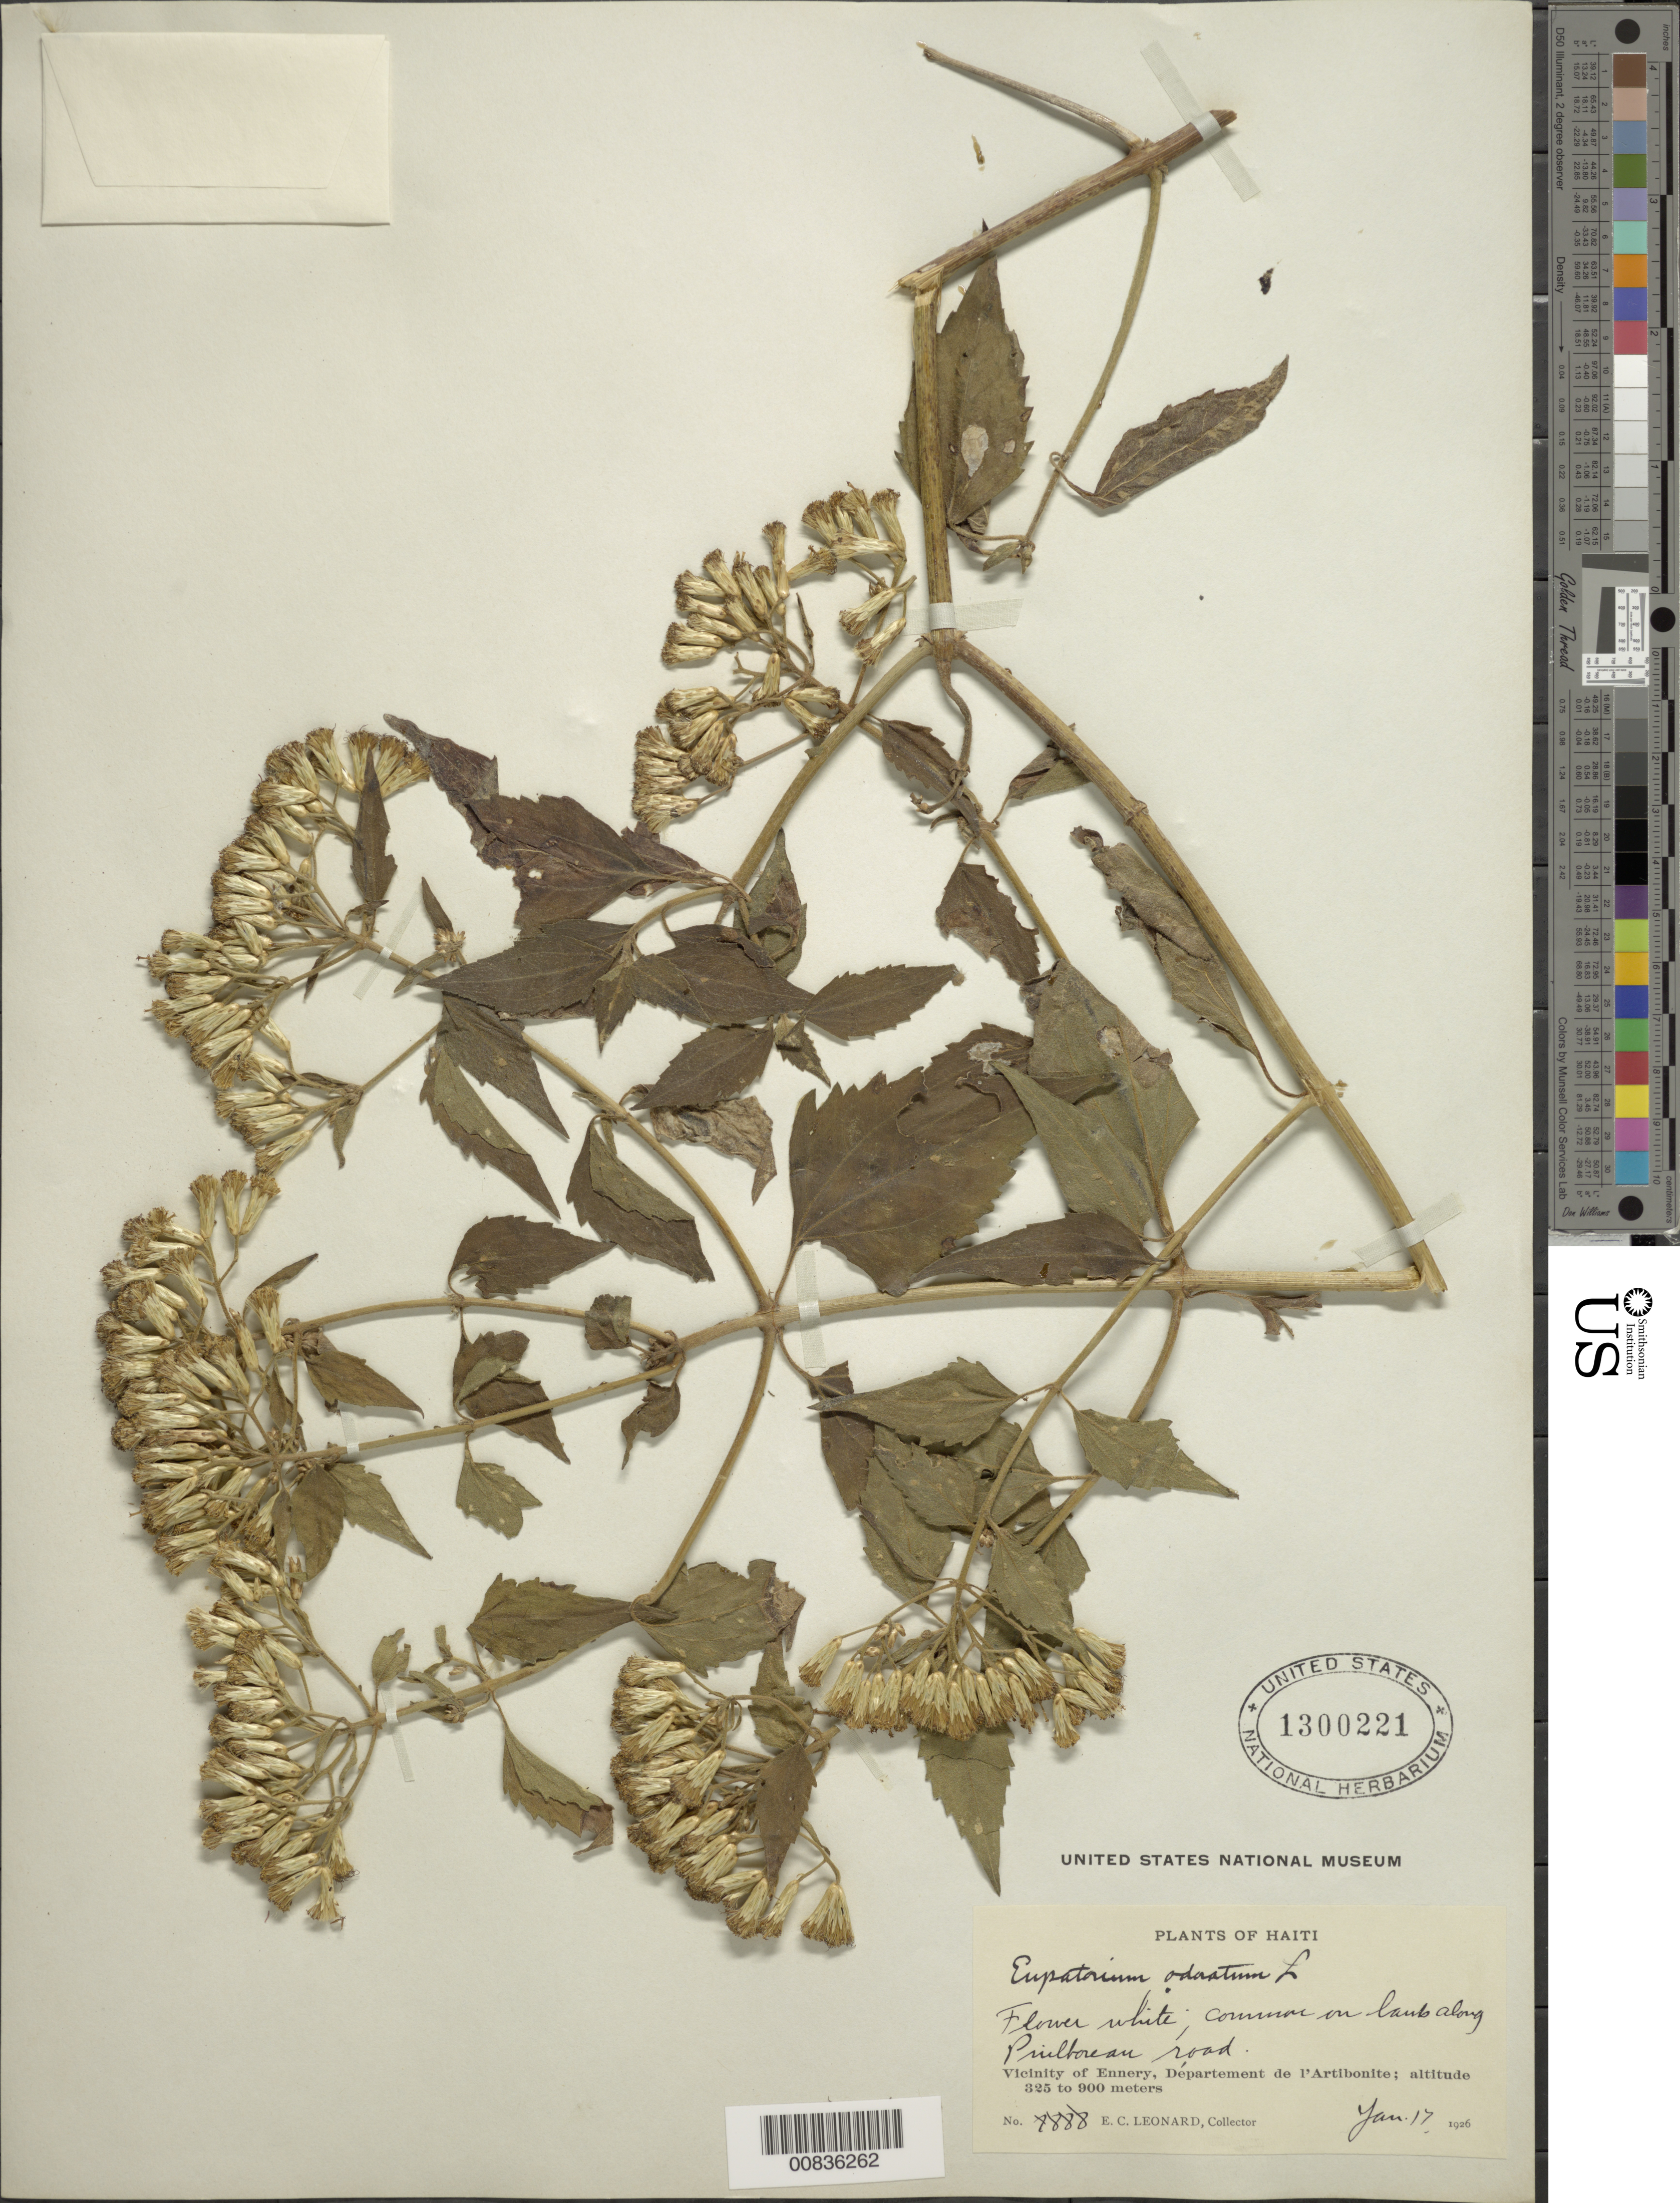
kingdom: Plantae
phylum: Tracheophyta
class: Magnoliopsida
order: Asterales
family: Asteraceae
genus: Chromolaena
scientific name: Chromolaena odorata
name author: (L.) R.M. King & H. Rob.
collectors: E. C. Leonard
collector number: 8888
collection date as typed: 17 Jan 1926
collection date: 1926-01-17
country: Haiti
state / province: Artibonite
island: Hispaniola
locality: Vicinity of Ennery, along Puilboreau road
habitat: On banks along road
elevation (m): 325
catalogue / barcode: US 1300221